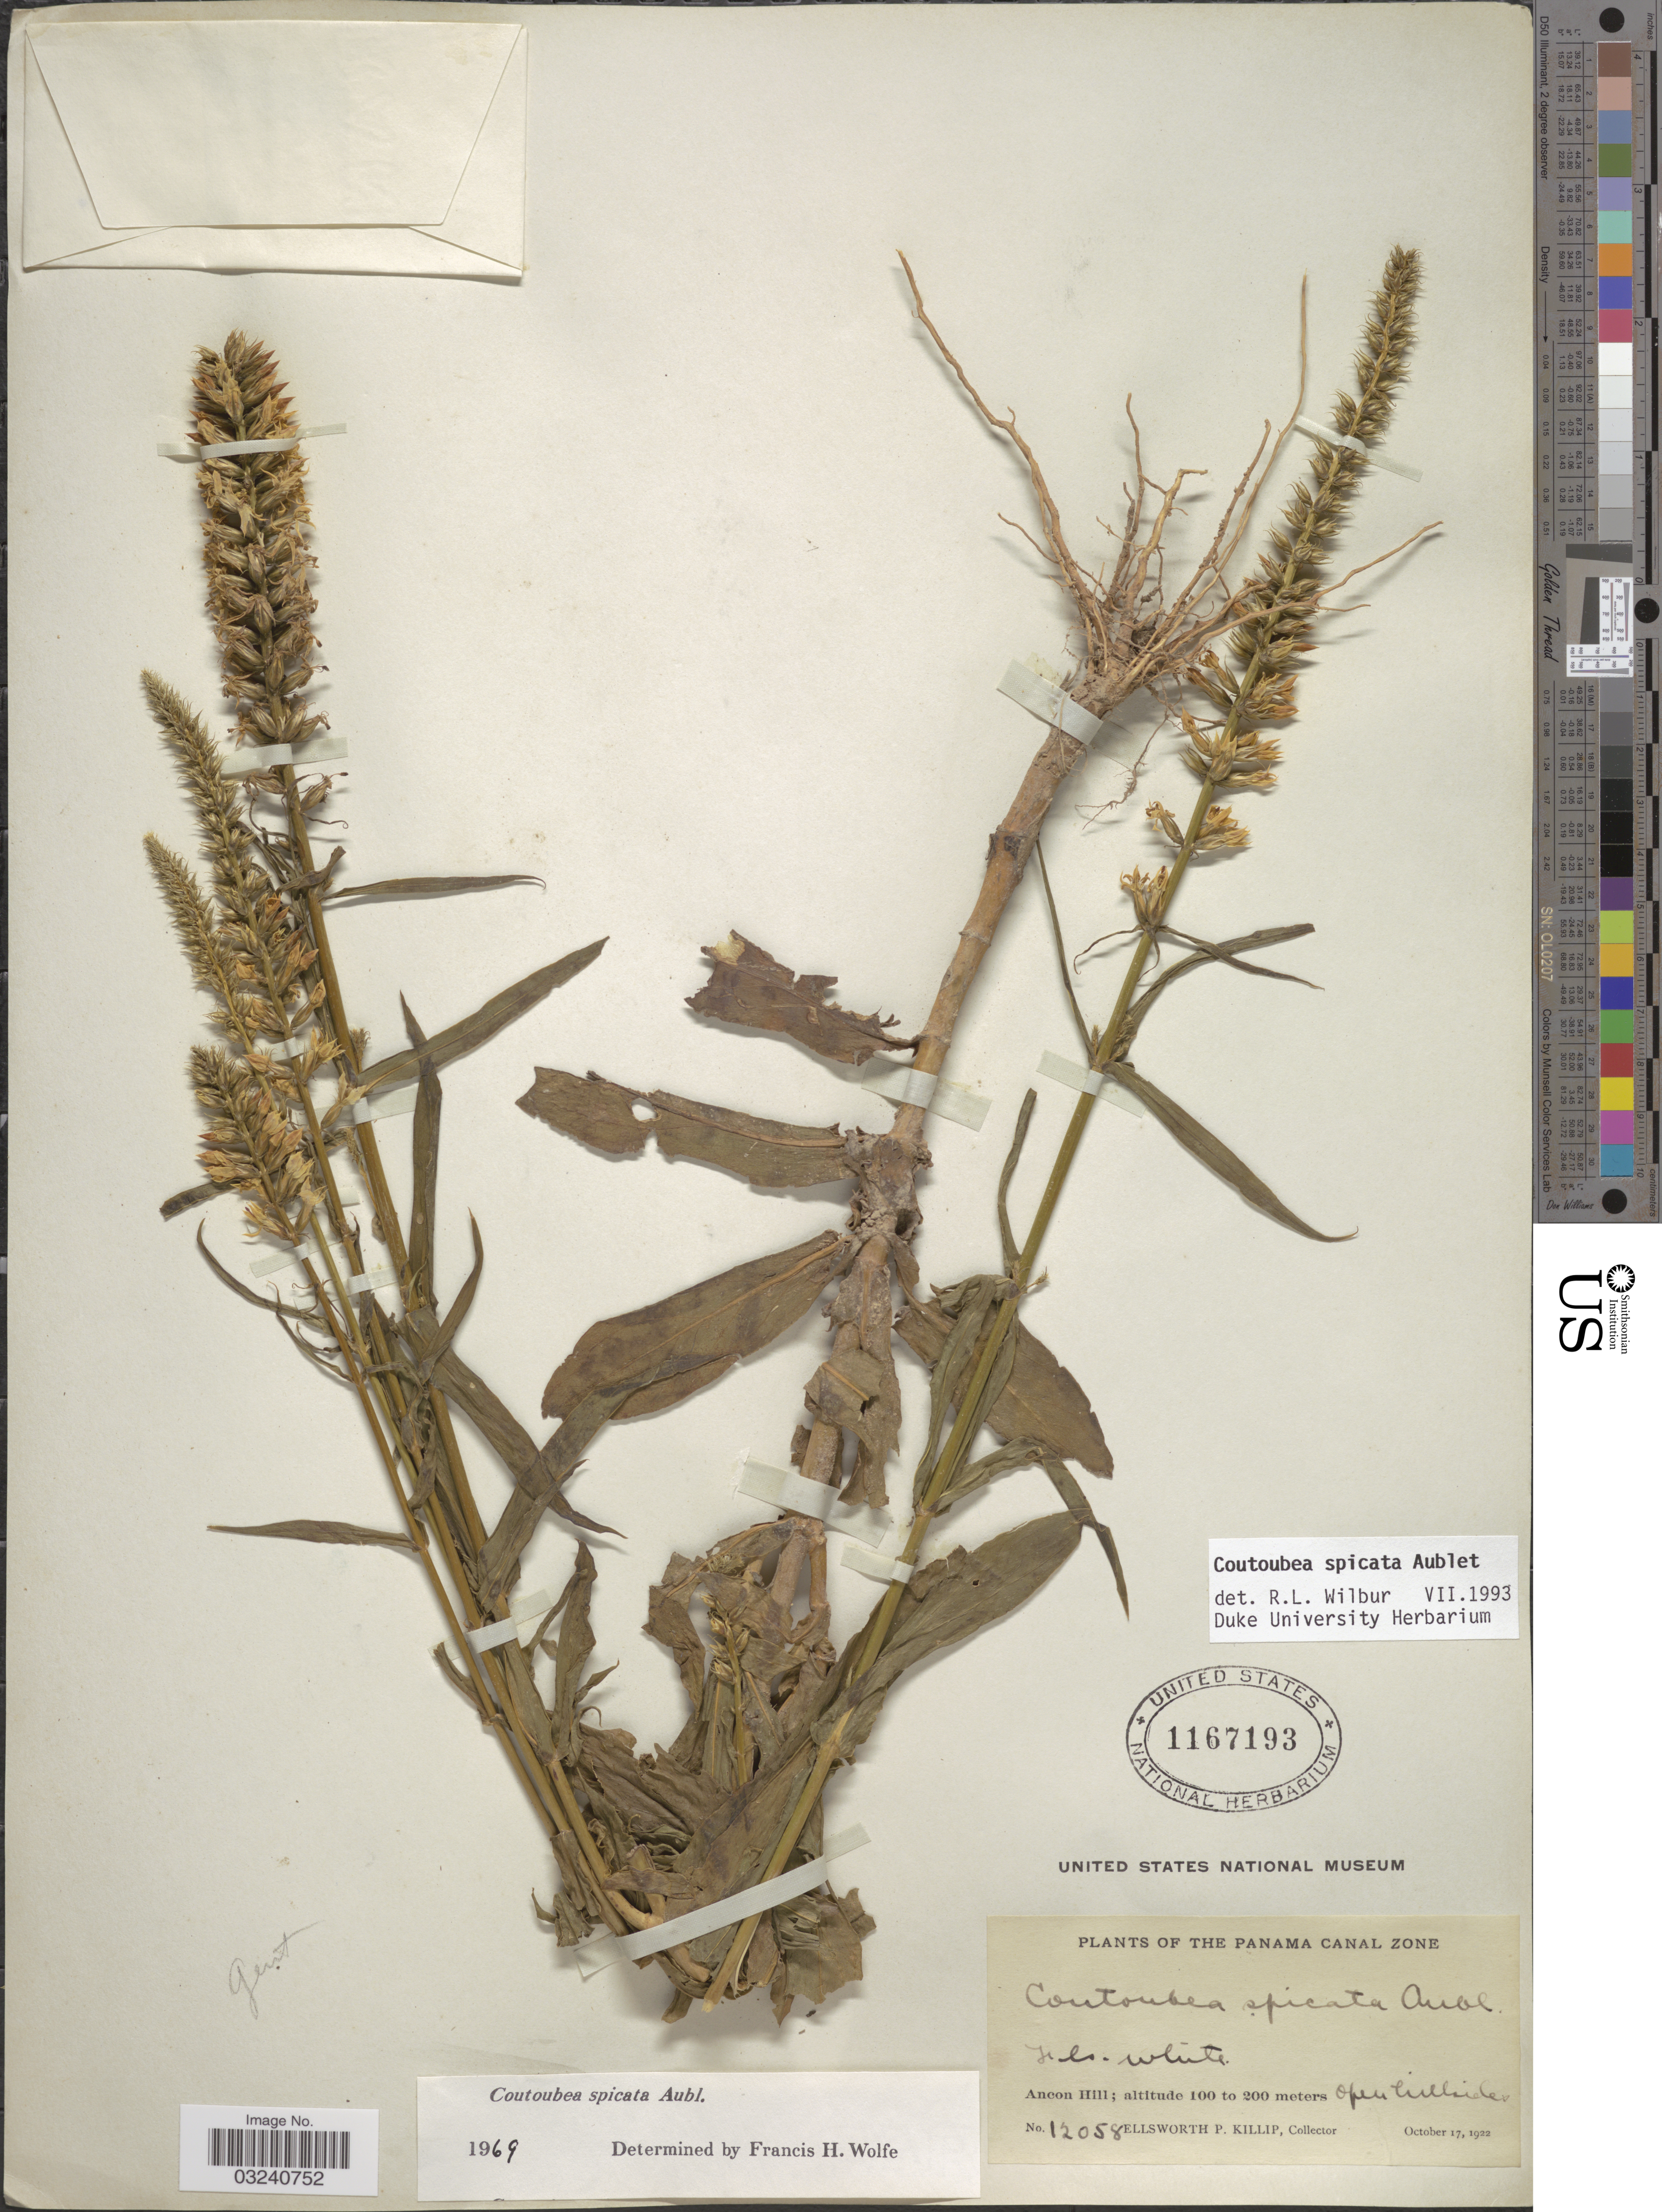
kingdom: Plantae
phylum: Tracheophyta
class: Magnoliopsida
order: Gentianales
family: Gentianaceae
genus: Coutoubea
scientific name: Coutoubea spicata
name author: Aubl.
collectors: E. P. Killip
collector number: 12058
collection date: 1922-10-17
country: Panama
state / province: Colón / Panamá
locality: The Panama Canal Zone. Ancon Hill.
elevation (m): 100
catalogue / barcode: US 1167193